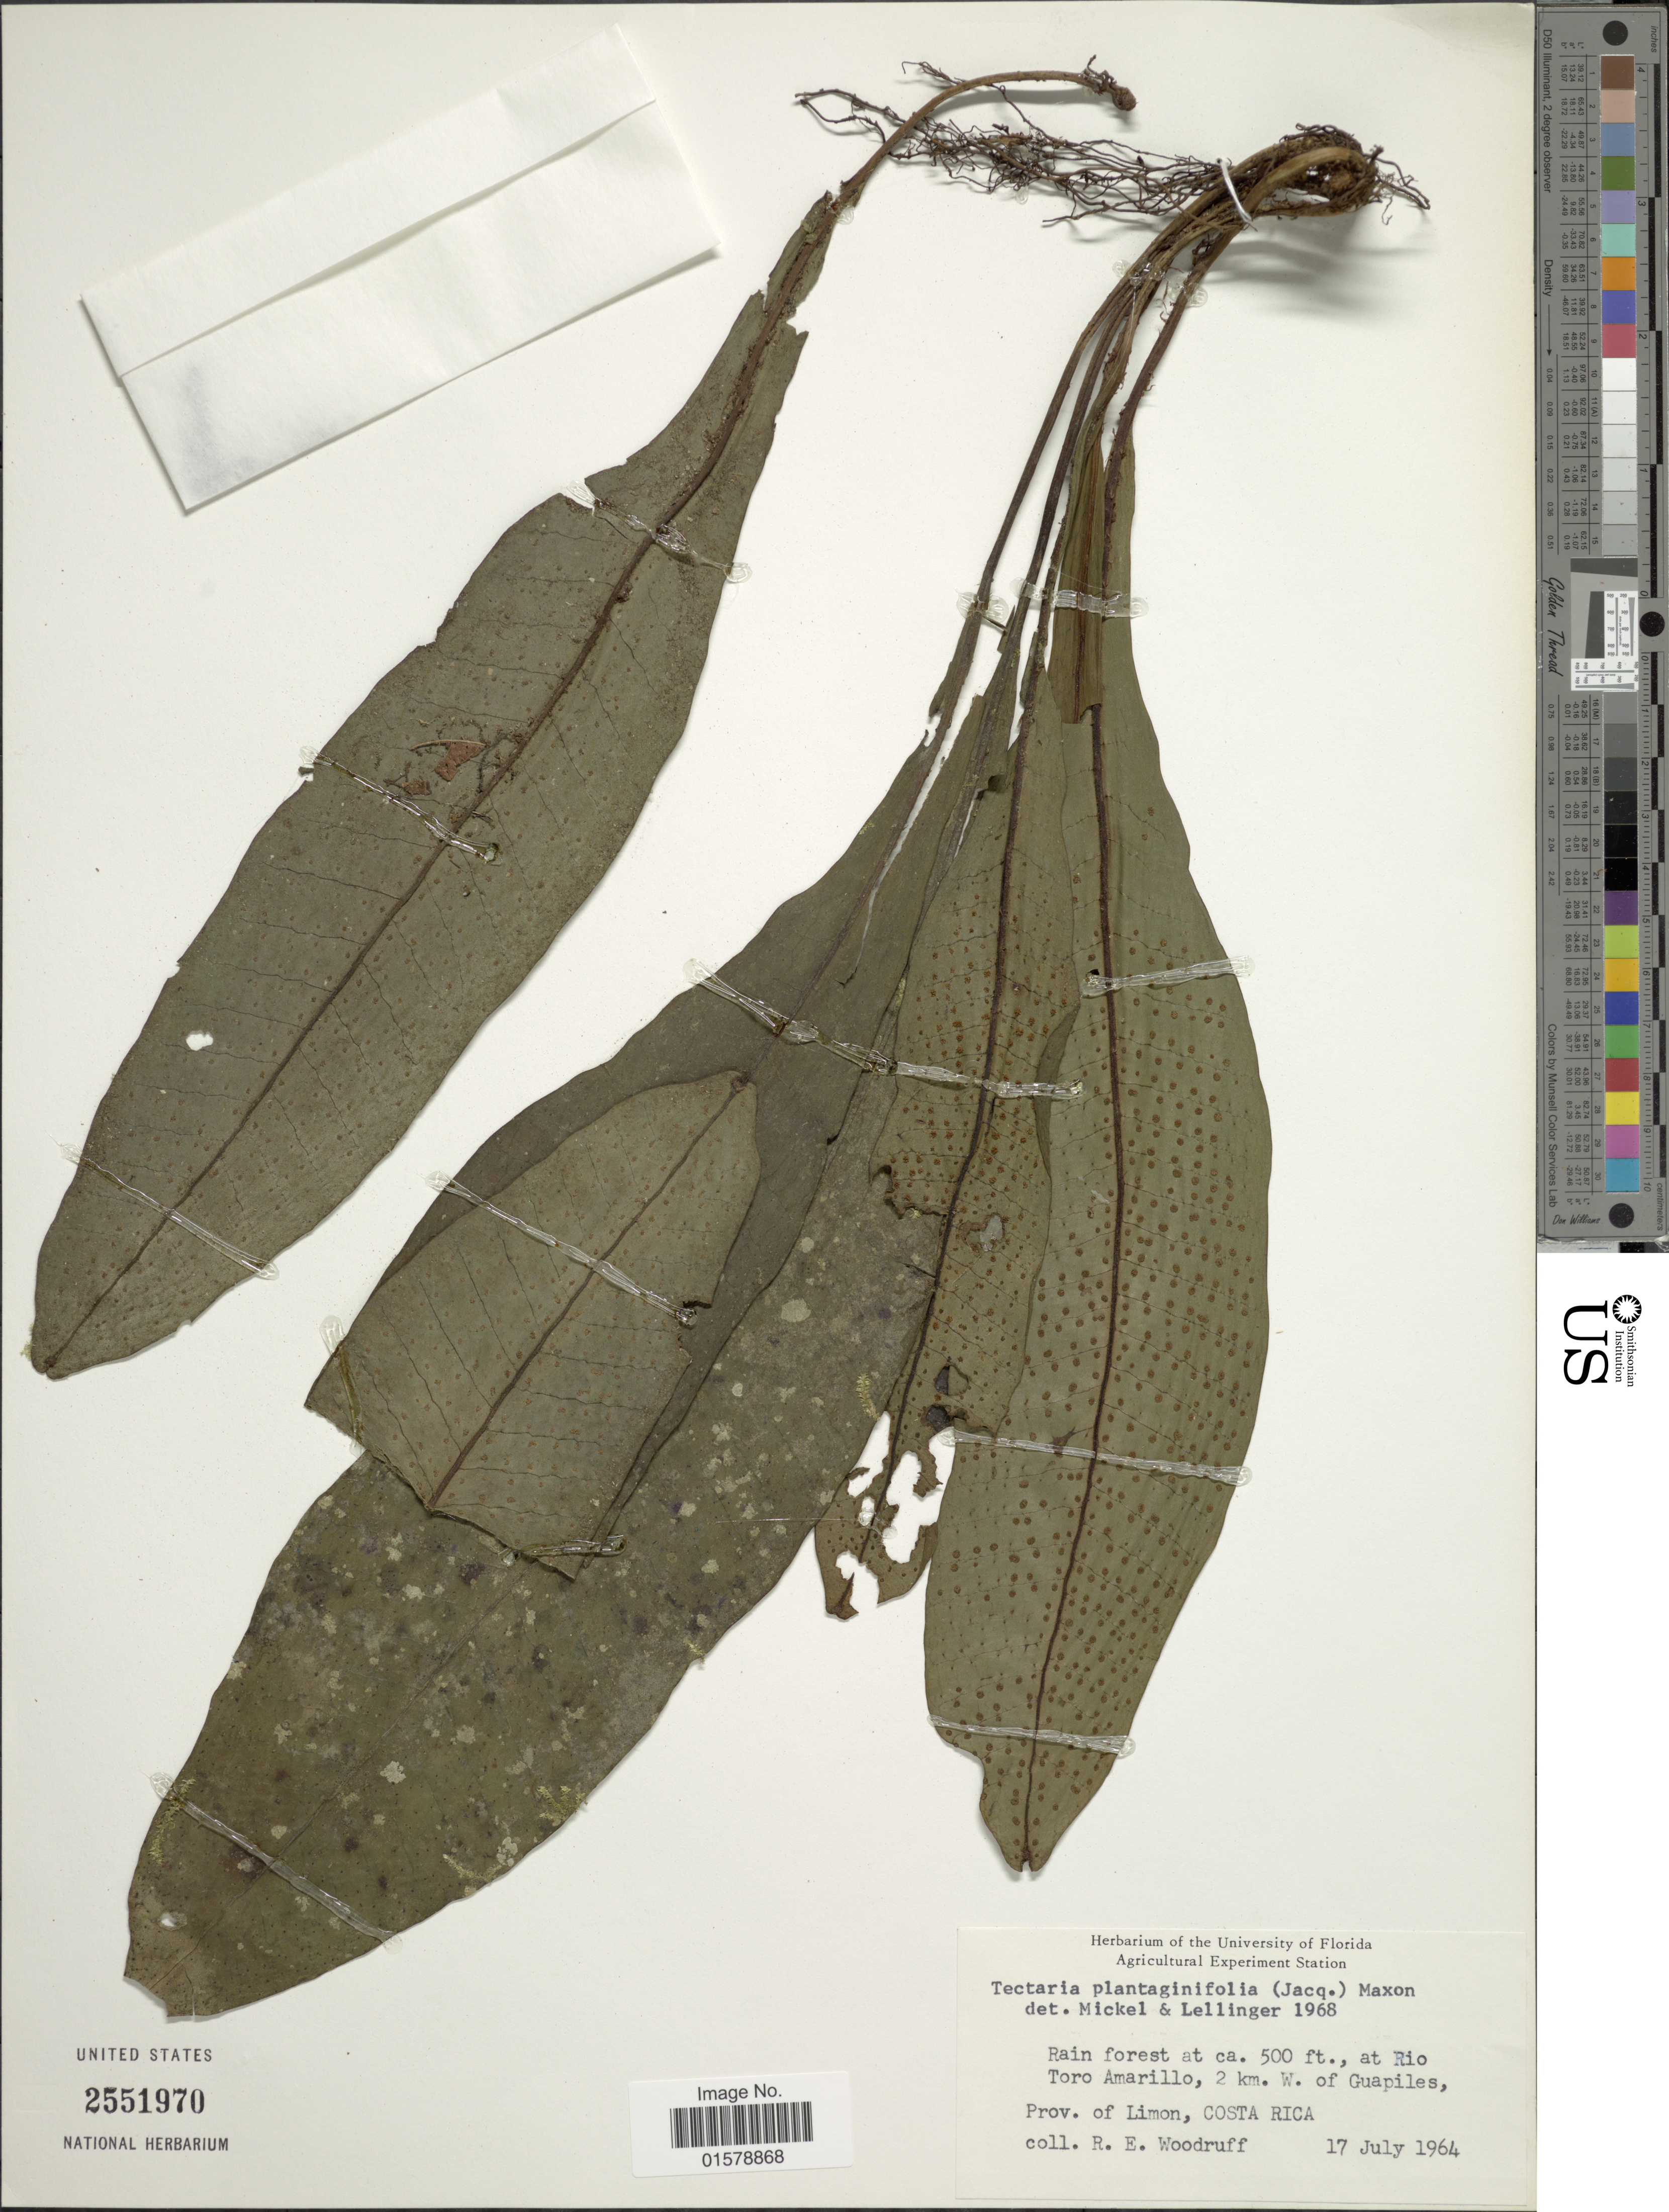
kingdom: Plantae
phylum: Tracheophyta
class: Polypodiopsida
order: Polypodiales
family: Tectariaceae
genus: Tectaria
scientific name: Tectaria plantaginea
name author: (Jacq.) Maxon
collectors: R. Woodruff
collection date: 1964-07-17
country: Costa Rica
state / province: Limón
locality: Rain forest , at Rio Toro Amarillo, 2 km. W. of Guapiles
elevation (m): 152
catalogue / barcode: US 2551970